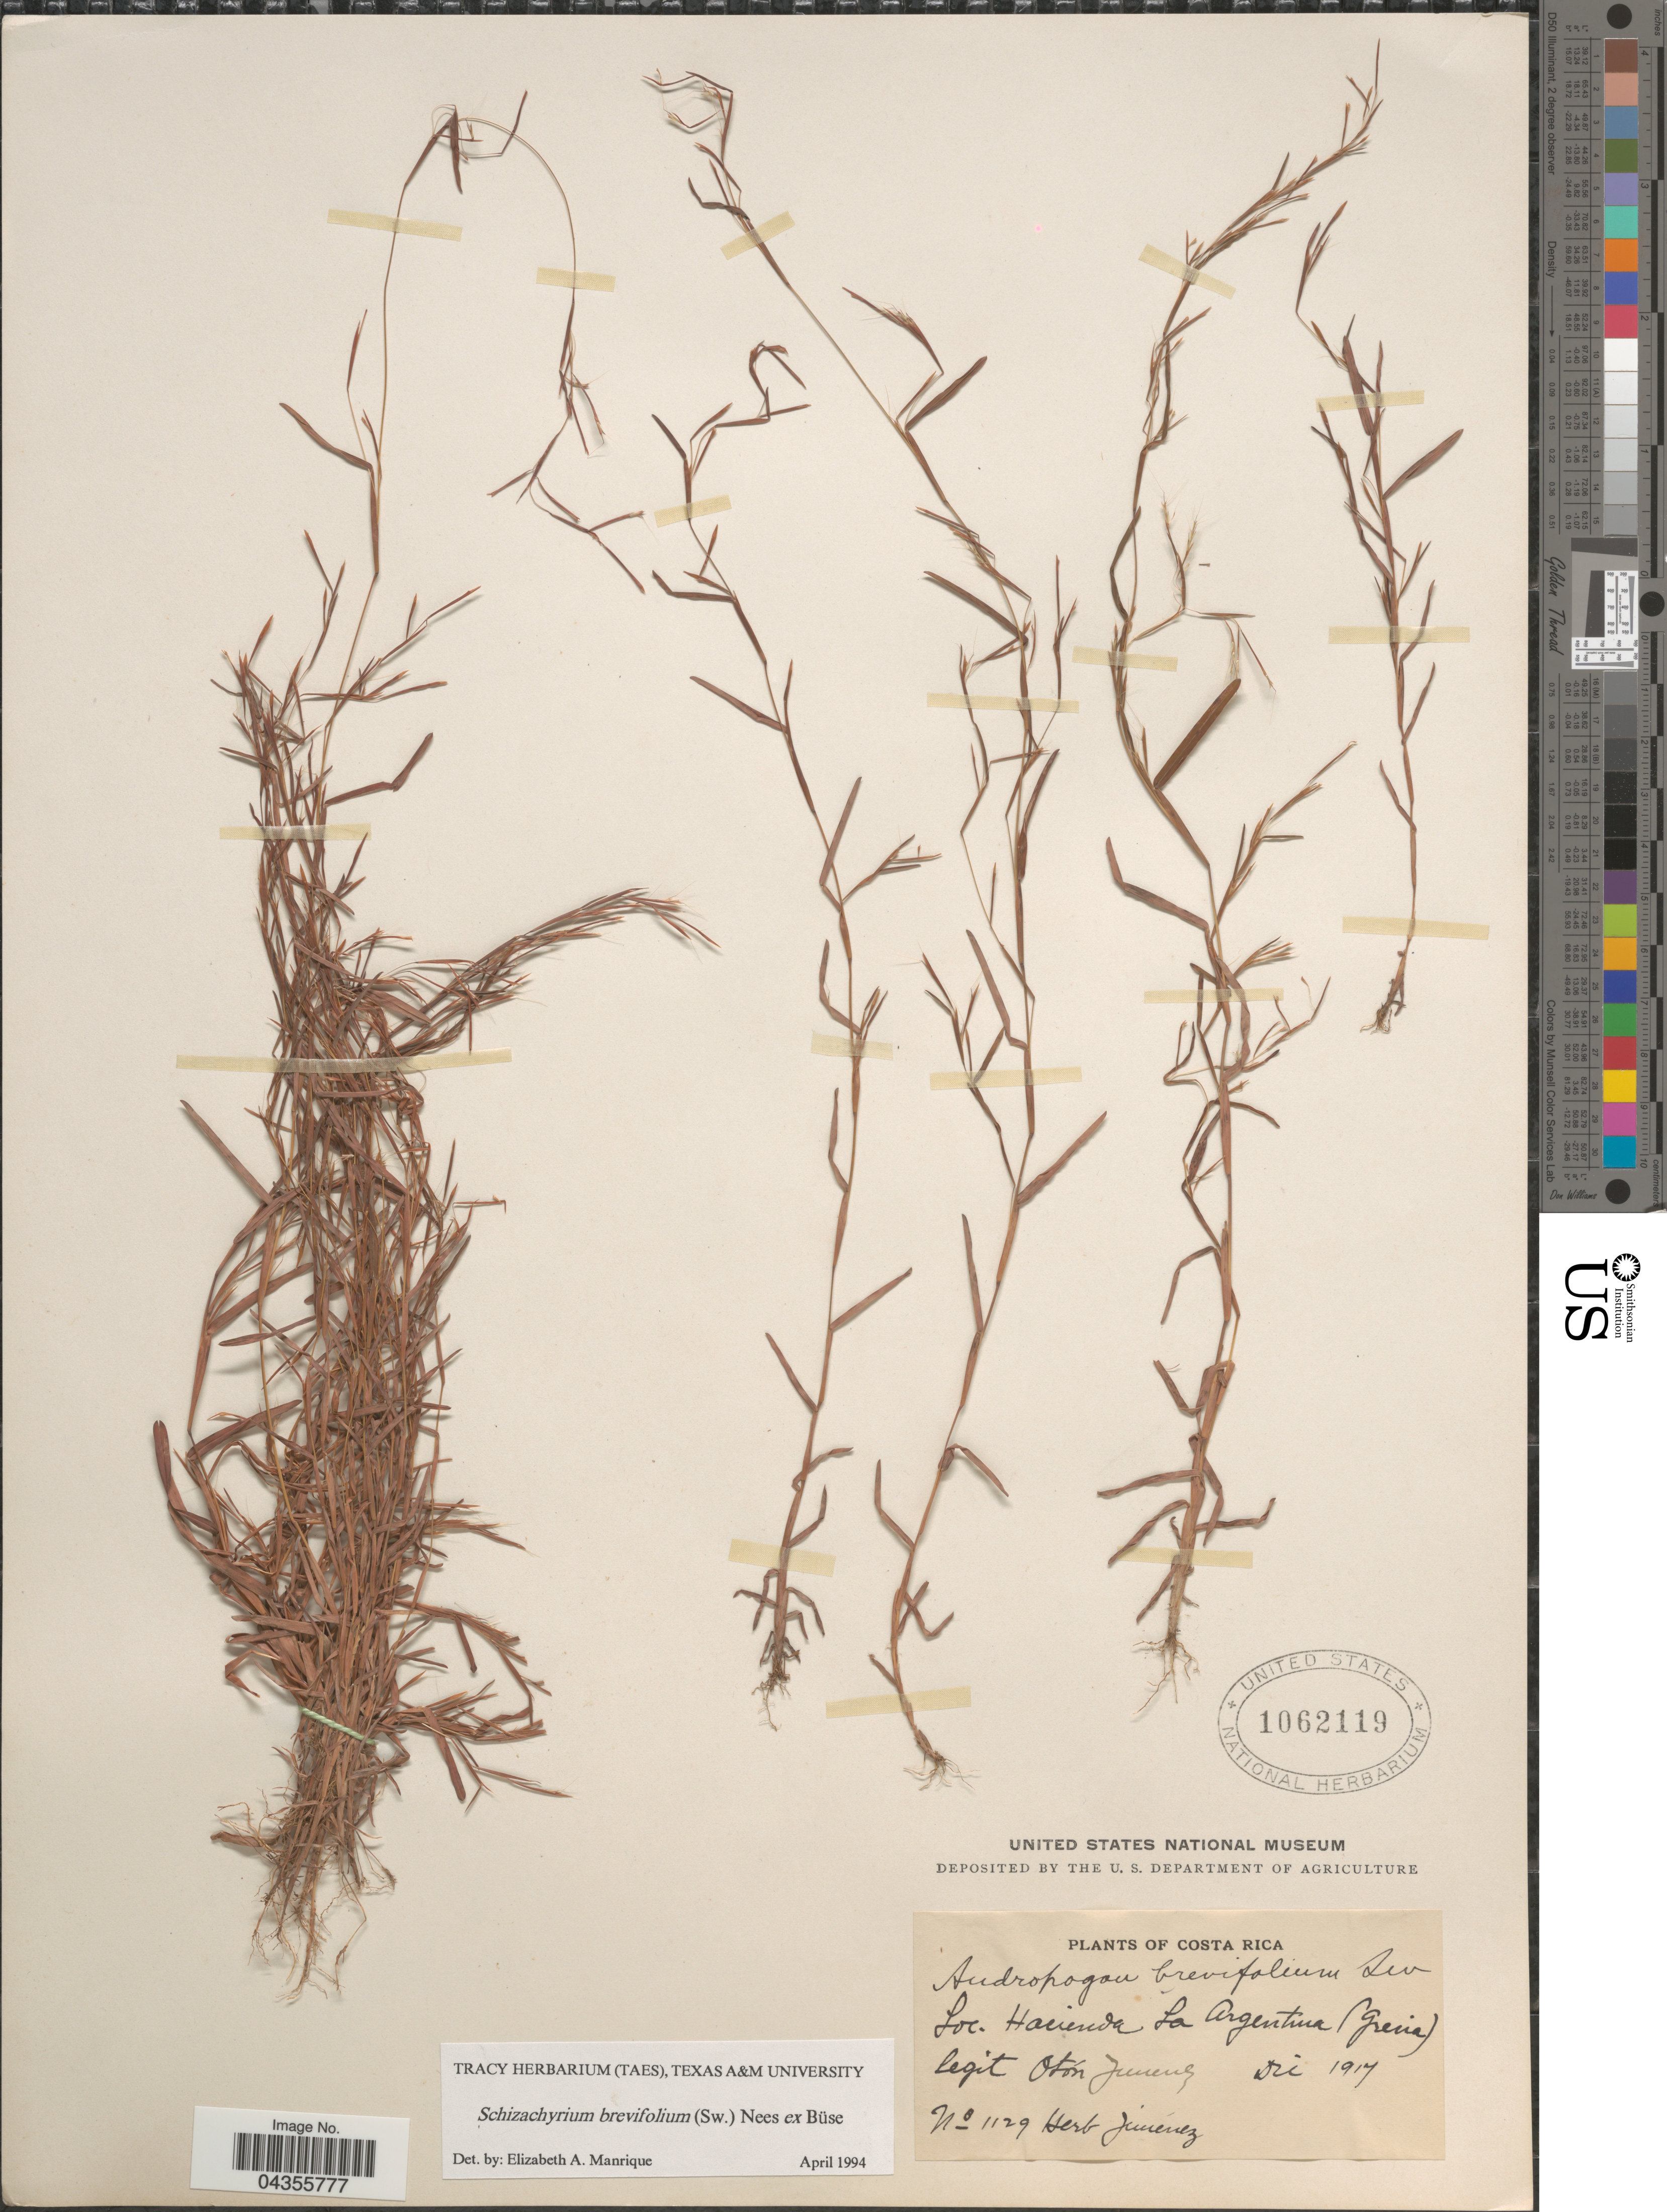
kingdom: Plantae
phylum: Tracheophyta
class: Liliopsida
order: Poales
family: Poaceae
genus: Schizachyrium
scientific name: Schizachyrium brevifolium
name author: (Sw.) Nees ex Büse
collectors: O. Jimenez L.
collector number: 1129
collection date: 1917-12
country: Costa Rica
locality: Hacienda La Argentina (Grecia).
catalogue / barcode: US 1062119